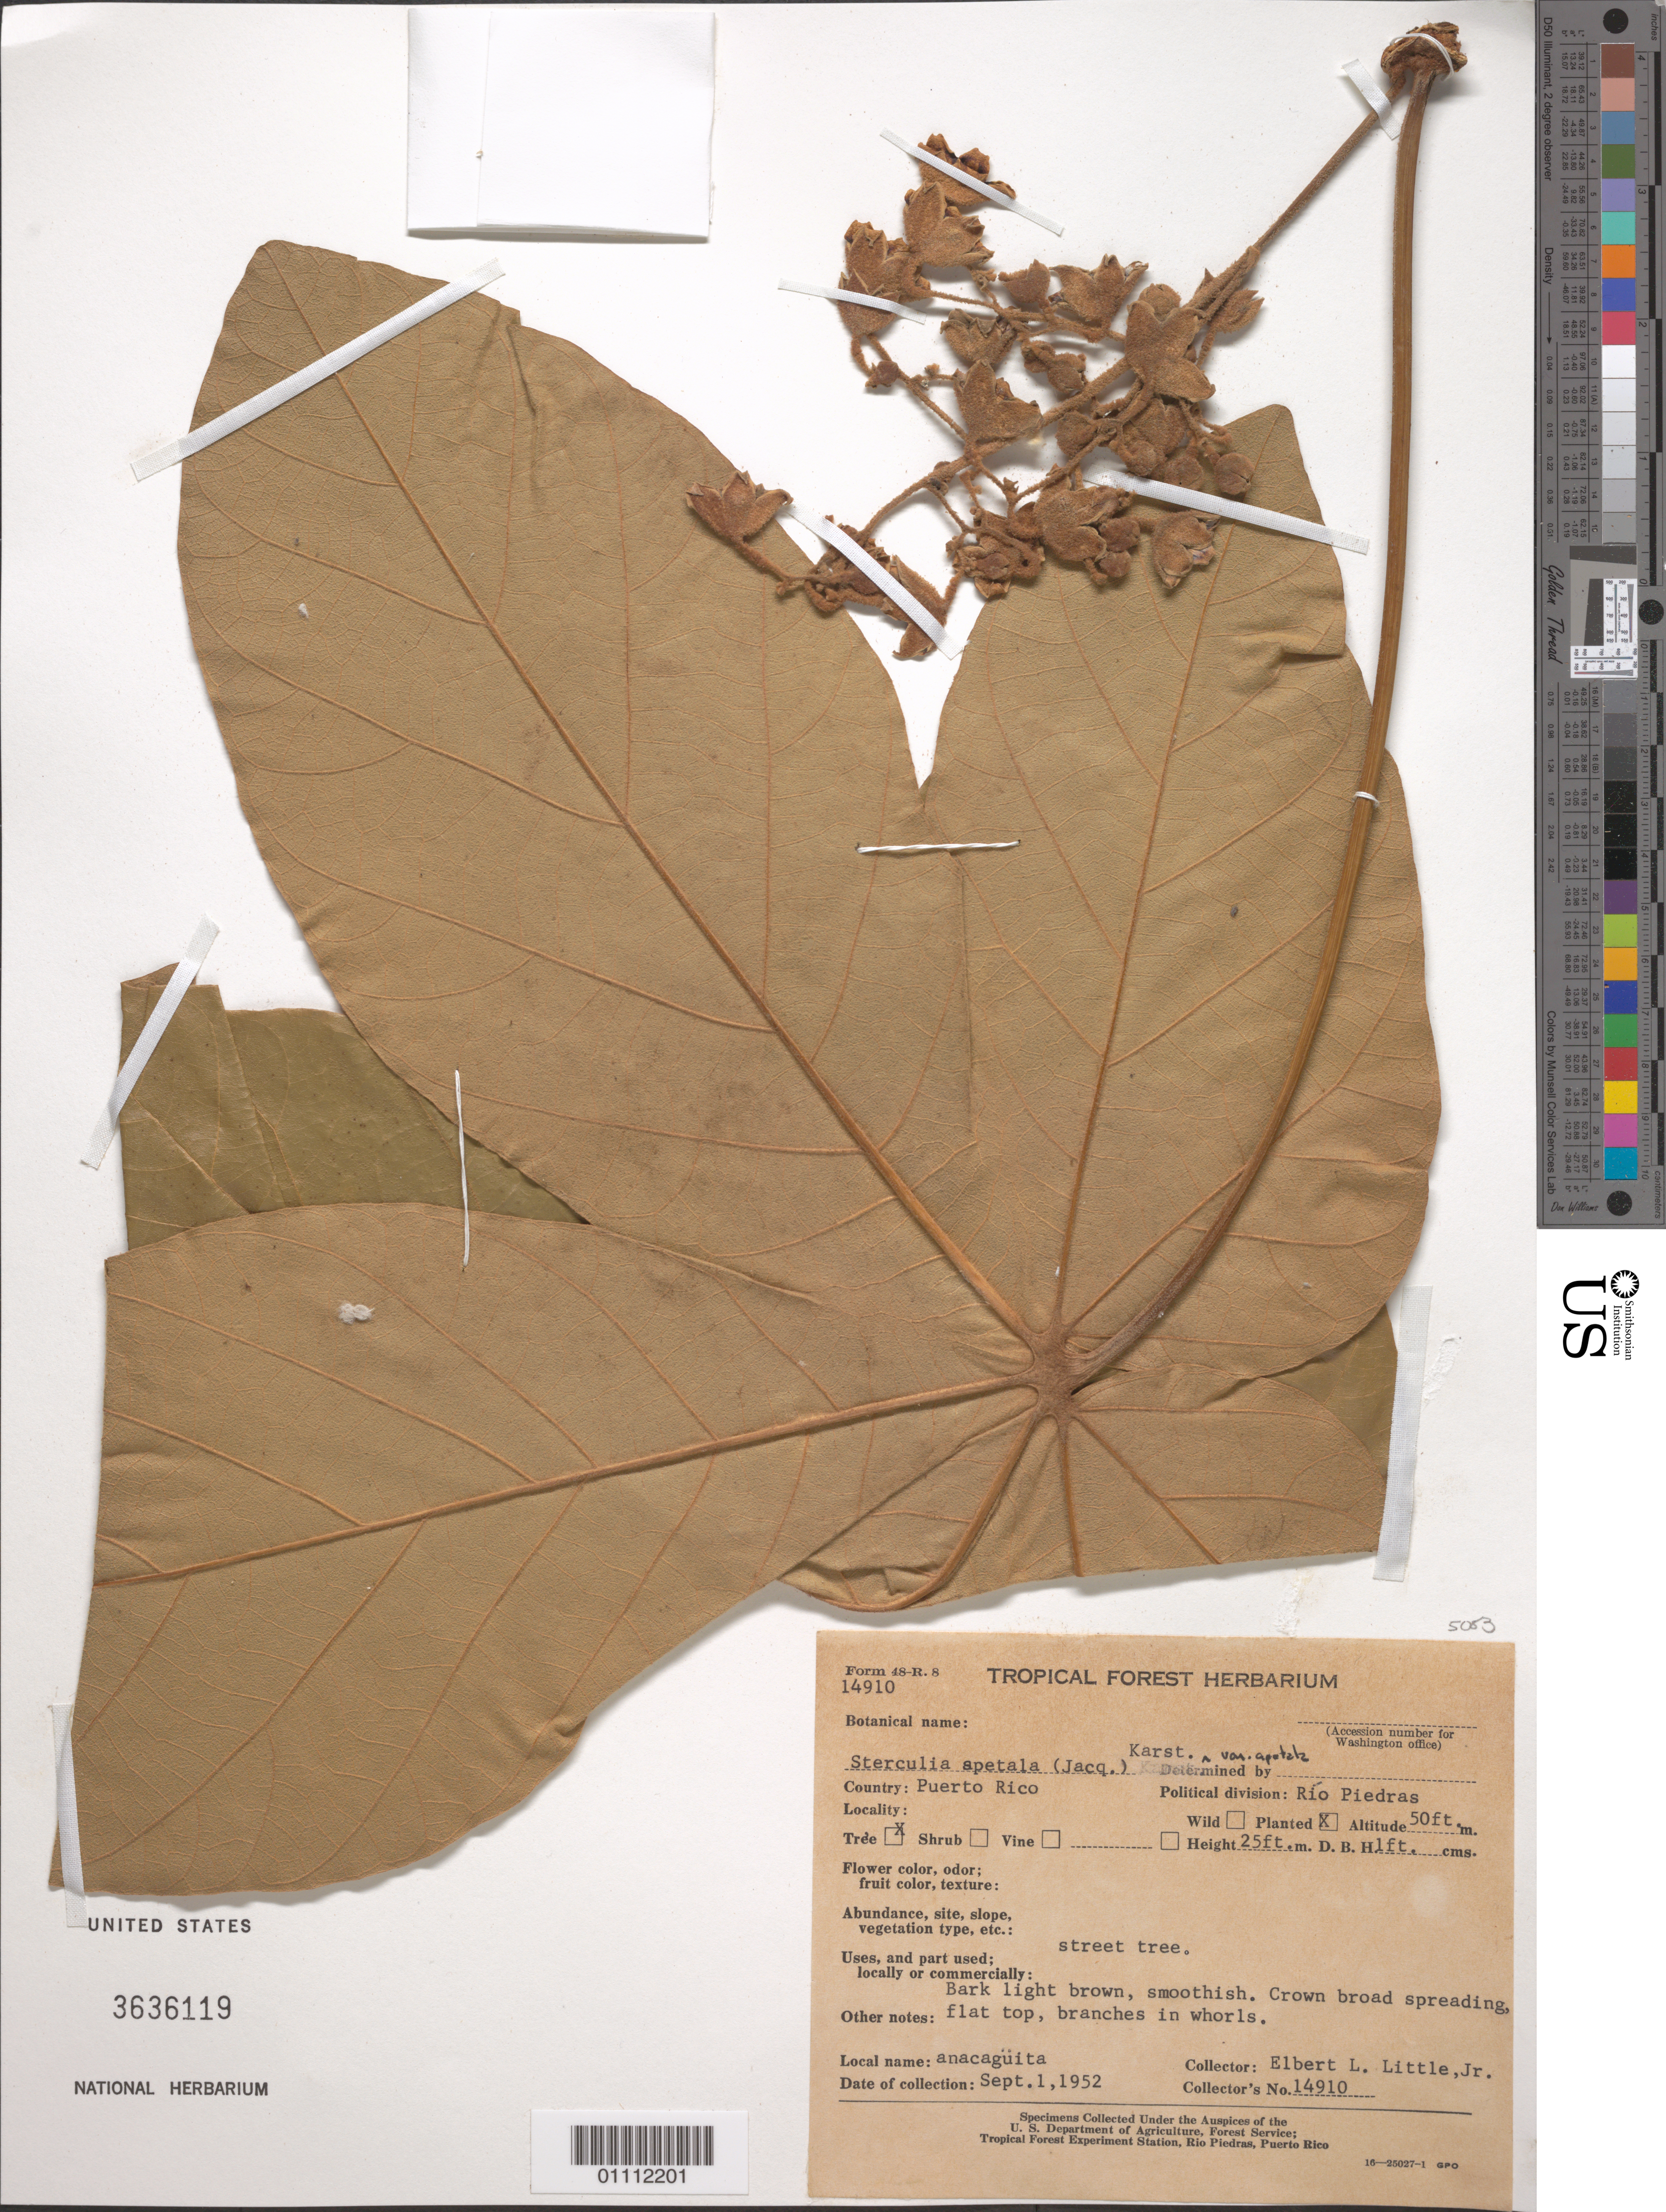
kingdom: Plantae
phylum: Tracheophyta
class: Magnoliopsida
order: Malvales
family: Malvaceae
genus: Sterculia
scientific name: Sterculia apetala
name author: (Jacq.) H. Karst.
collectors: E. L. Little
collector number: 14910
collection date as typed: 01 Sep 1952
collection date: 1952-09-01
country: Puerto Rico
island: Puerto Rico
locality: Río Piedras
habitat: Street tree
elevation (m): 15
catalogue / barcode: US 3636119